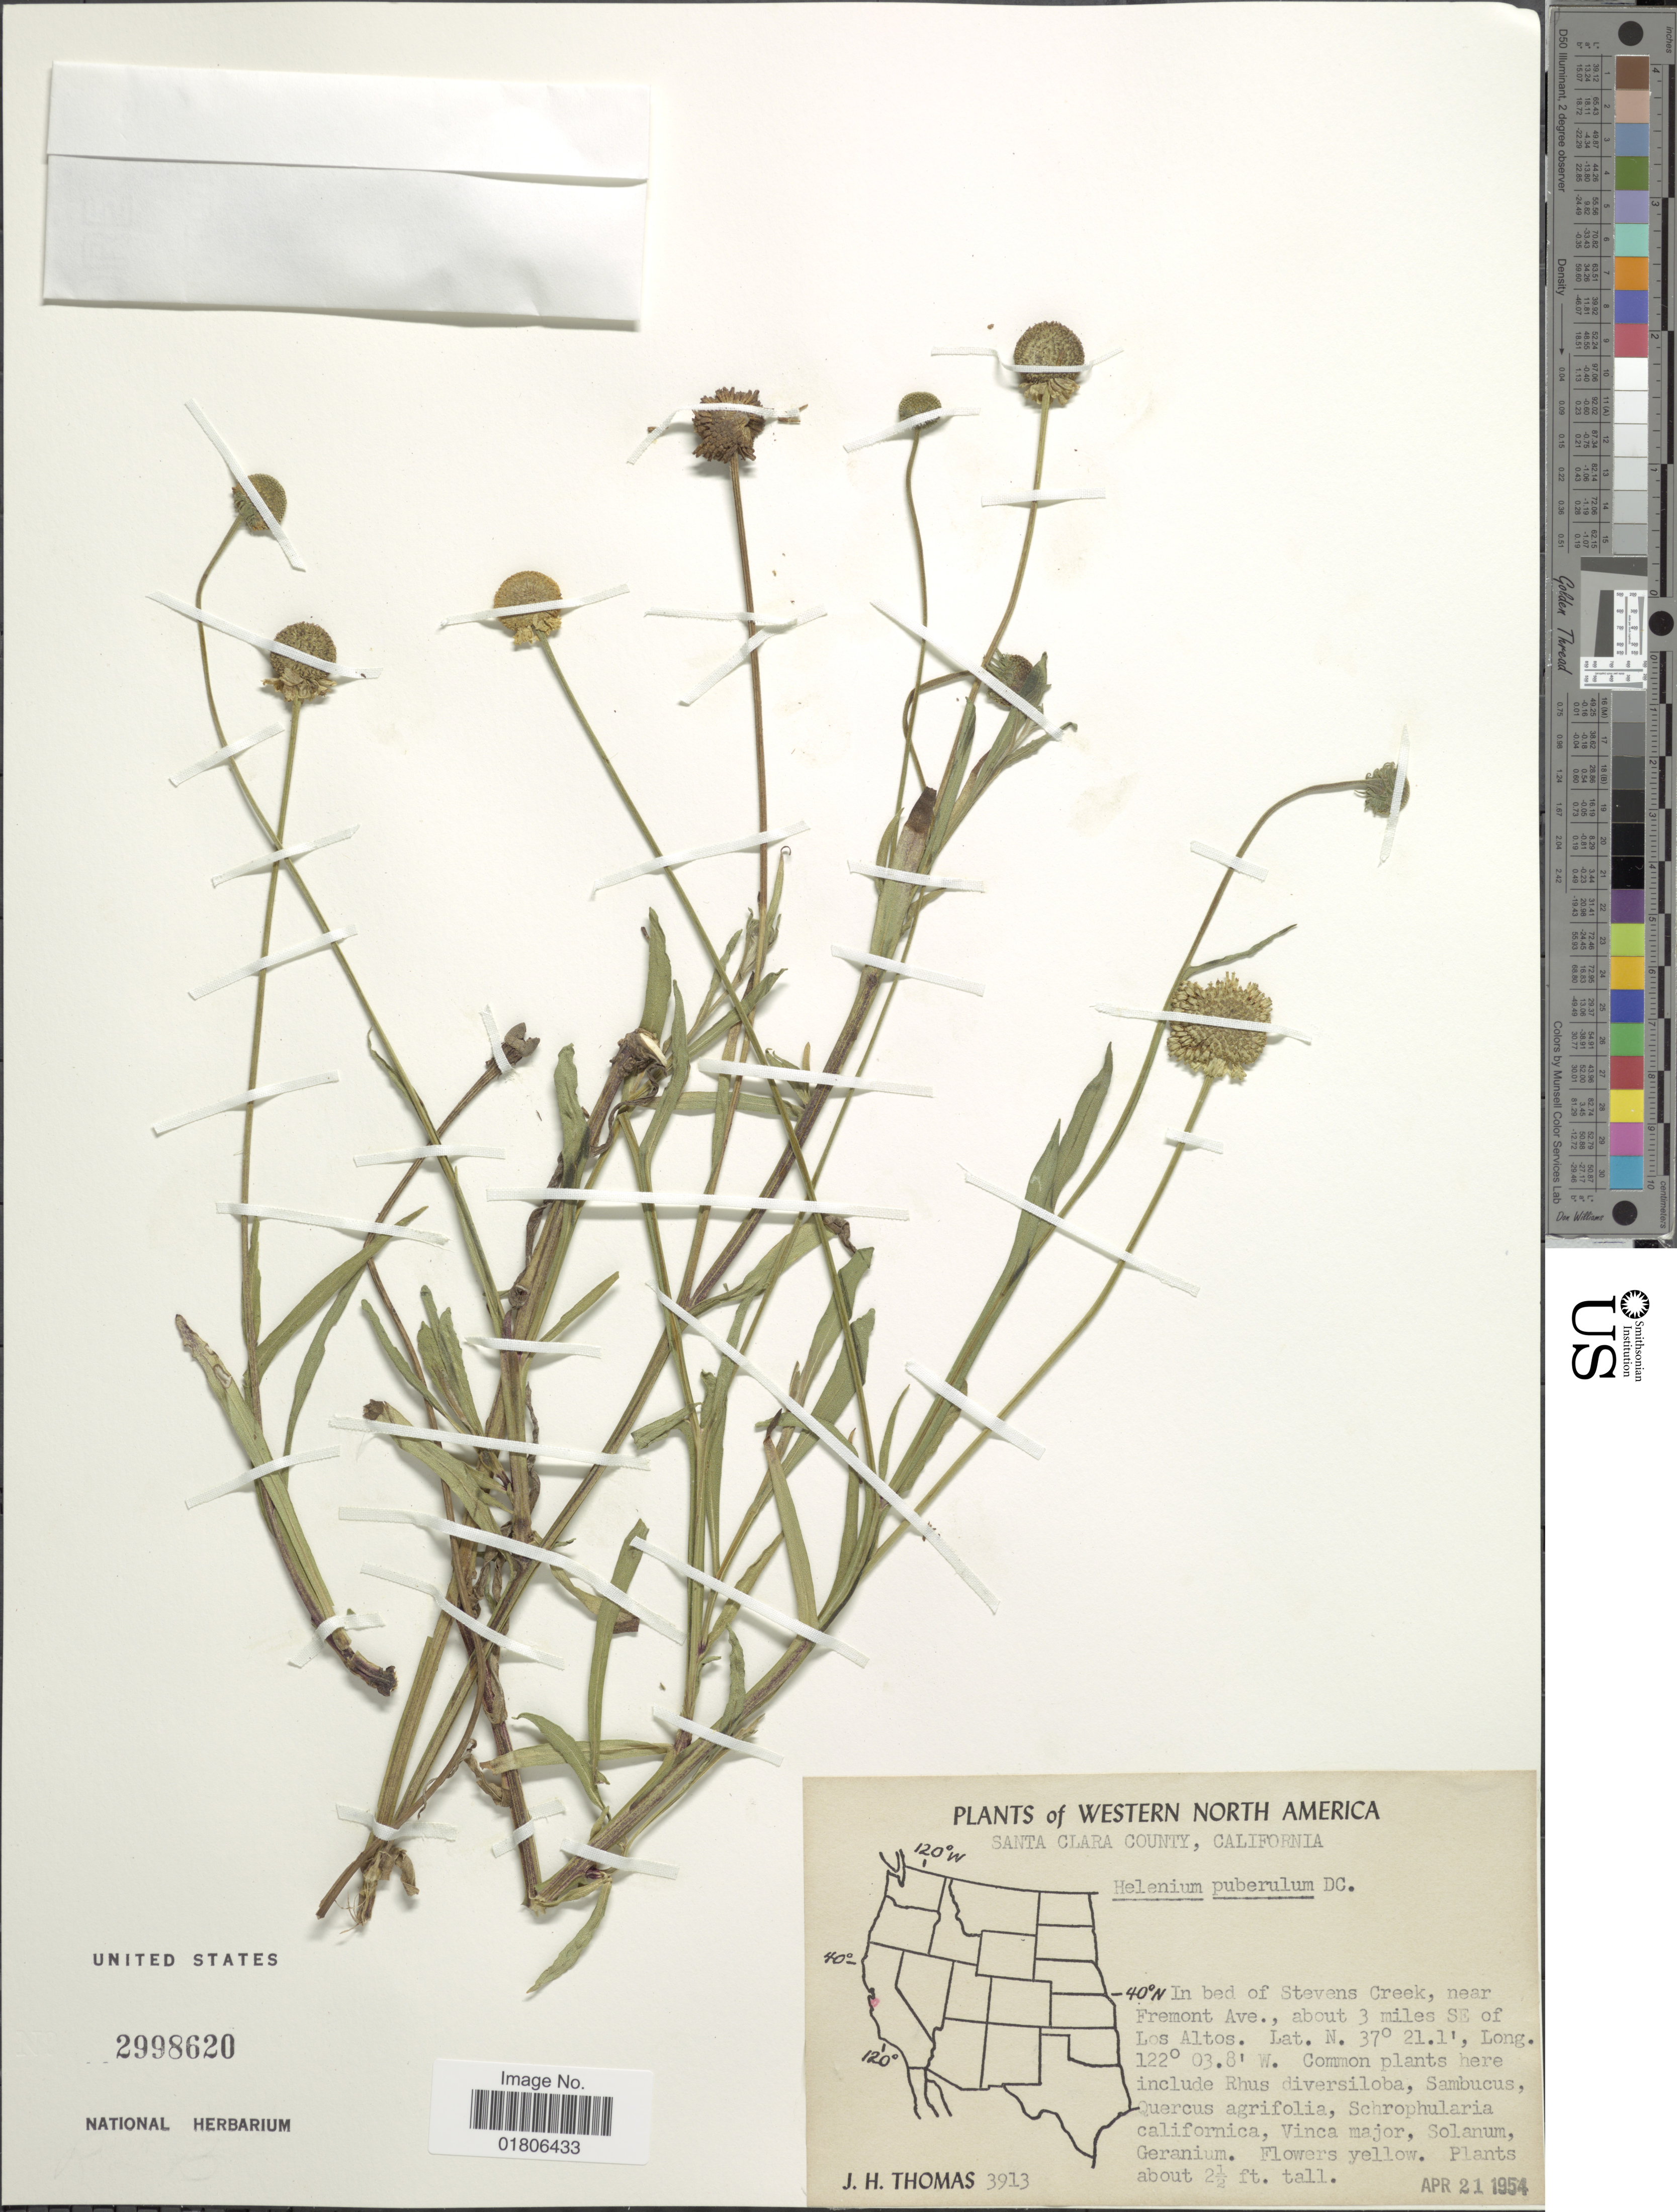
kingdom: Plantae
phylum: Tracheophyta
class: Magnoliopsida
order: Asterales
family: Asteraceae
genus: Helenium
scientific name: Helenium pinnatifidum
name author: (Schwein. ex Nutt.) Rydb.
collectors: J. H. Thomas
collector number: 3913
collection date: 1954-04-21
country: United States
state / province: California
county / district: Santa Clara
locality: Western North America, Santa Clara County, In bed of Stevens Creek, near Fremont Ave., about 3 miles SE of Los Altos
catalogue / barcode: US 2998620